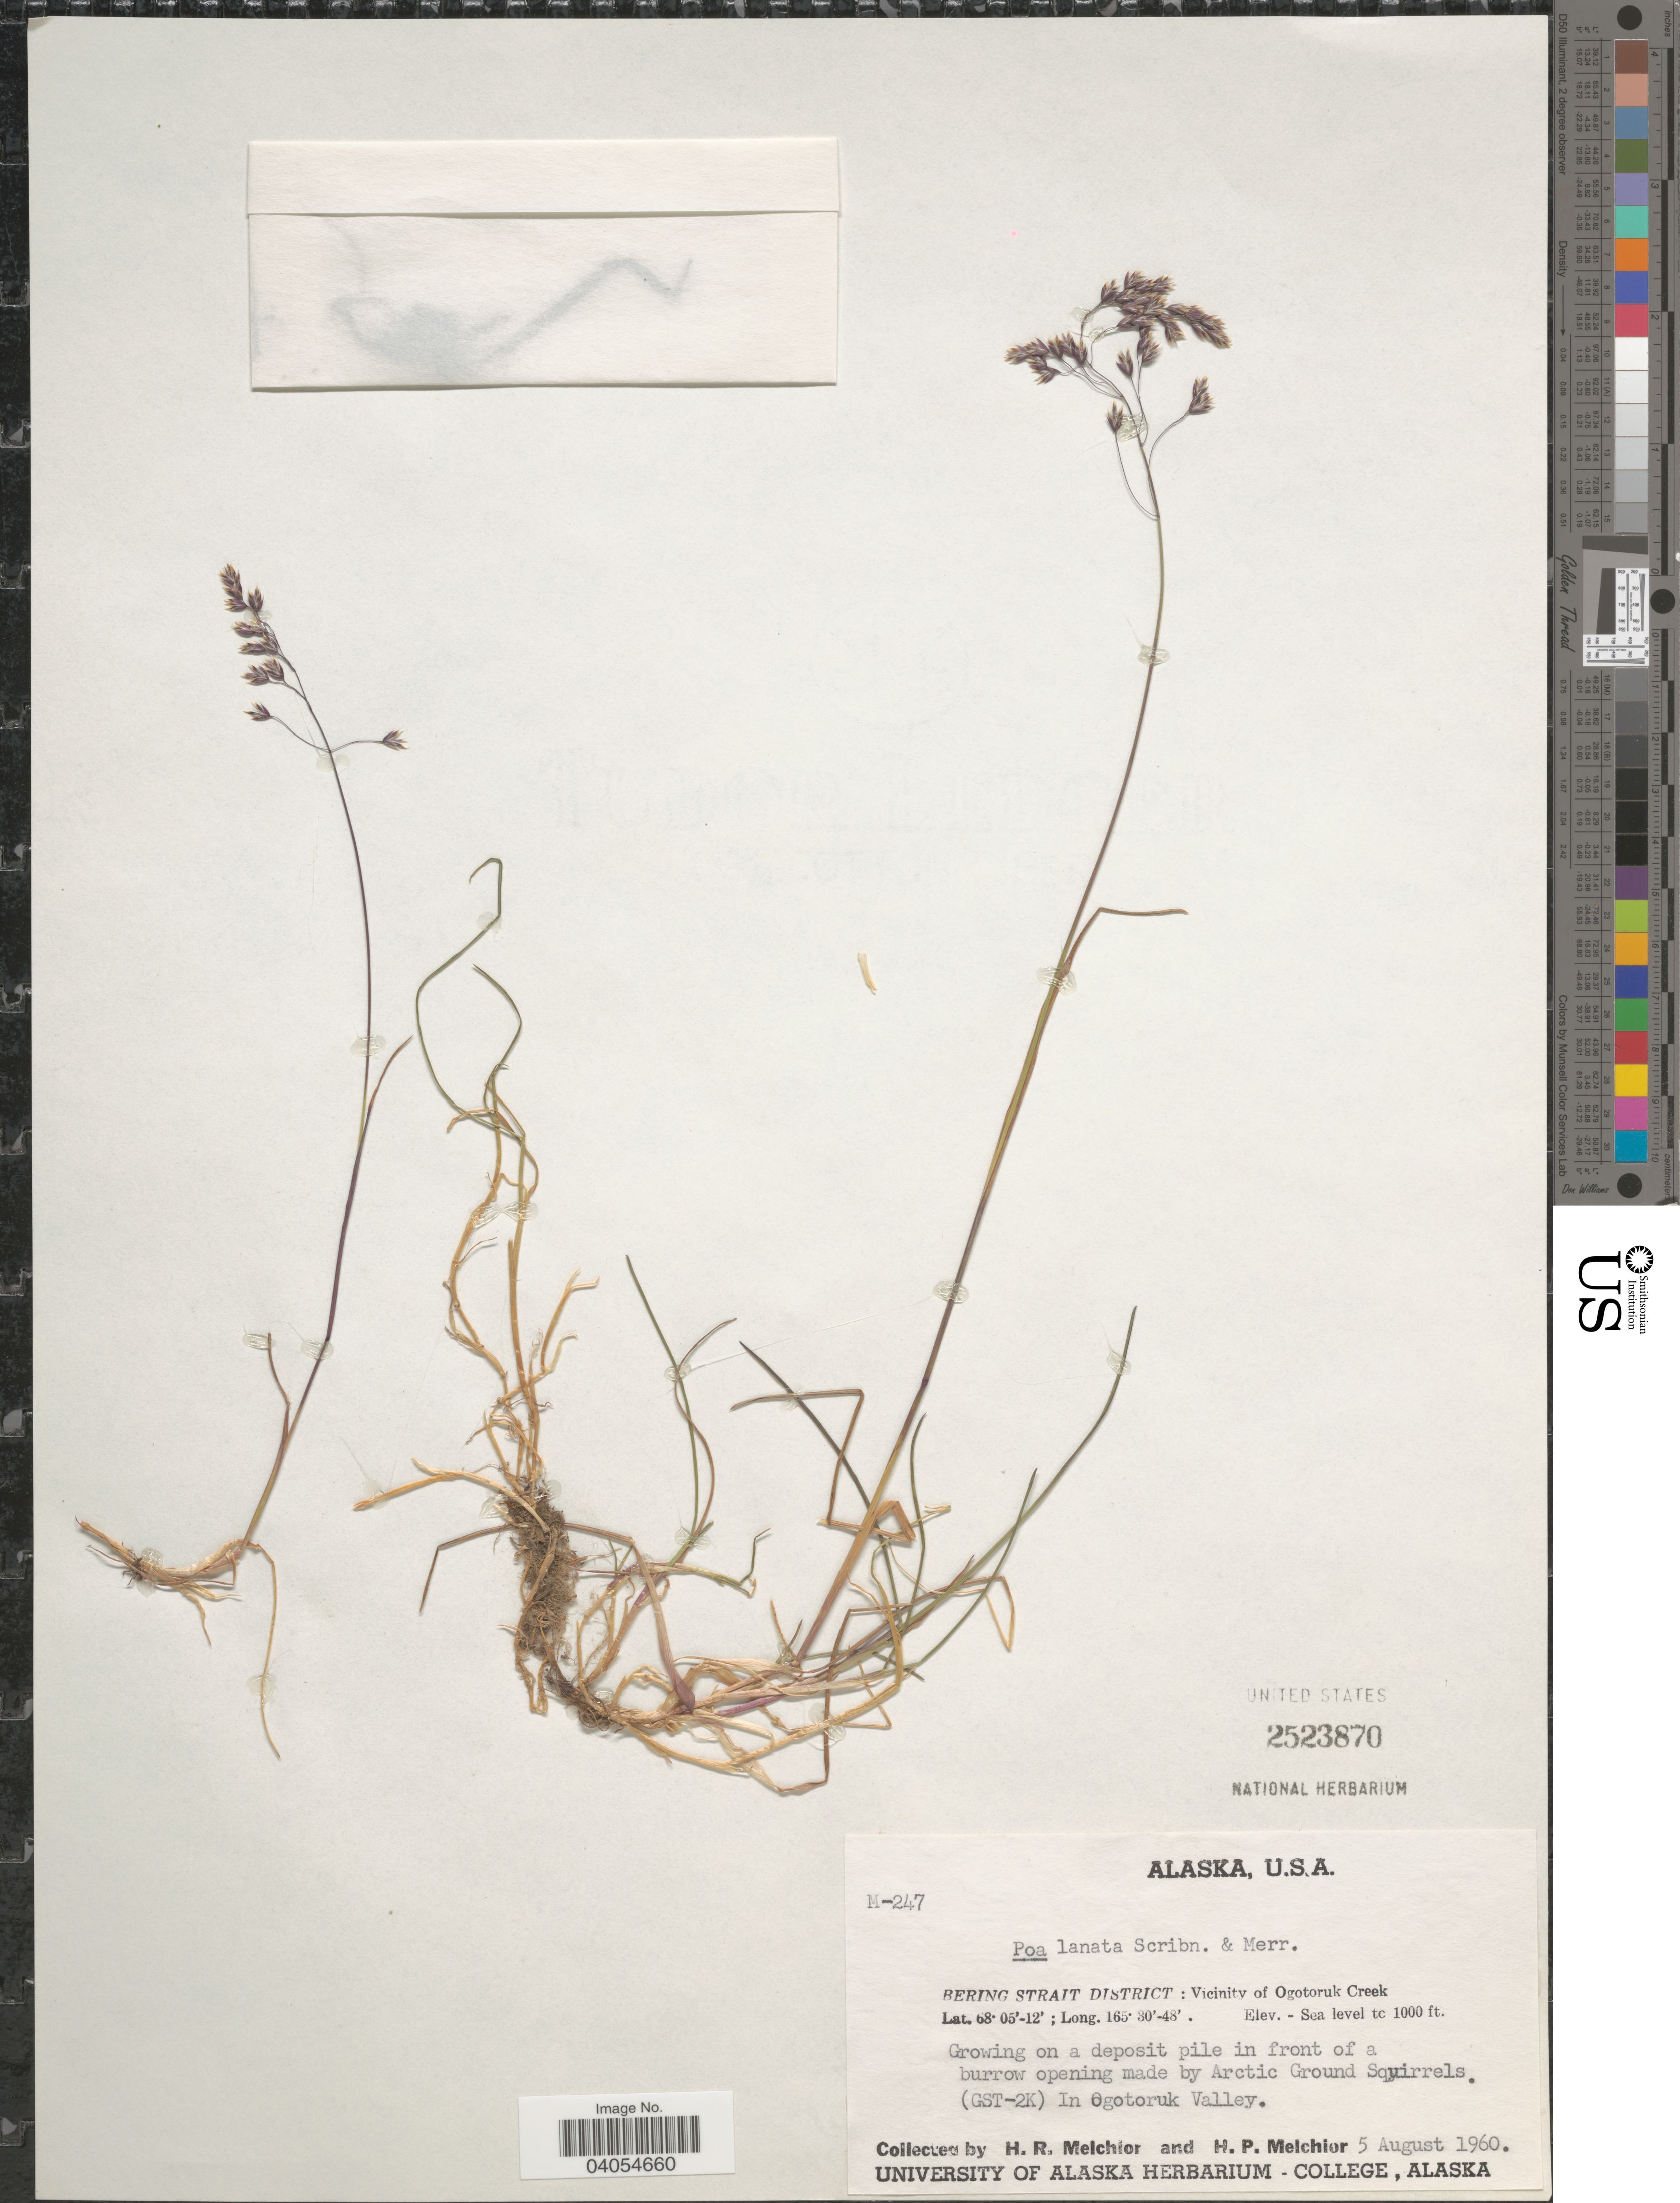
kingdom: Plantae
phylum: Tracheophyta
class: Liliopsida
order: Poales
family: Poaceae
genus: Poa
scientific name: Poa arctica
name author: R. Br.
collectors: H. R. Melchior & H. P. Melchior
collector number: M-247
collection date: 1960-08-05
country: United States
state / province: Alaska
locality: Bering Strait District: Vicinity of Ogotoruk Creek. On a deposit pile in front of a burrow opening made by Arctic Ground Squirrels (GST-2K) In Ogotoruk Valley.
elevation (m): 0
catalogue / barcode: US 2523870